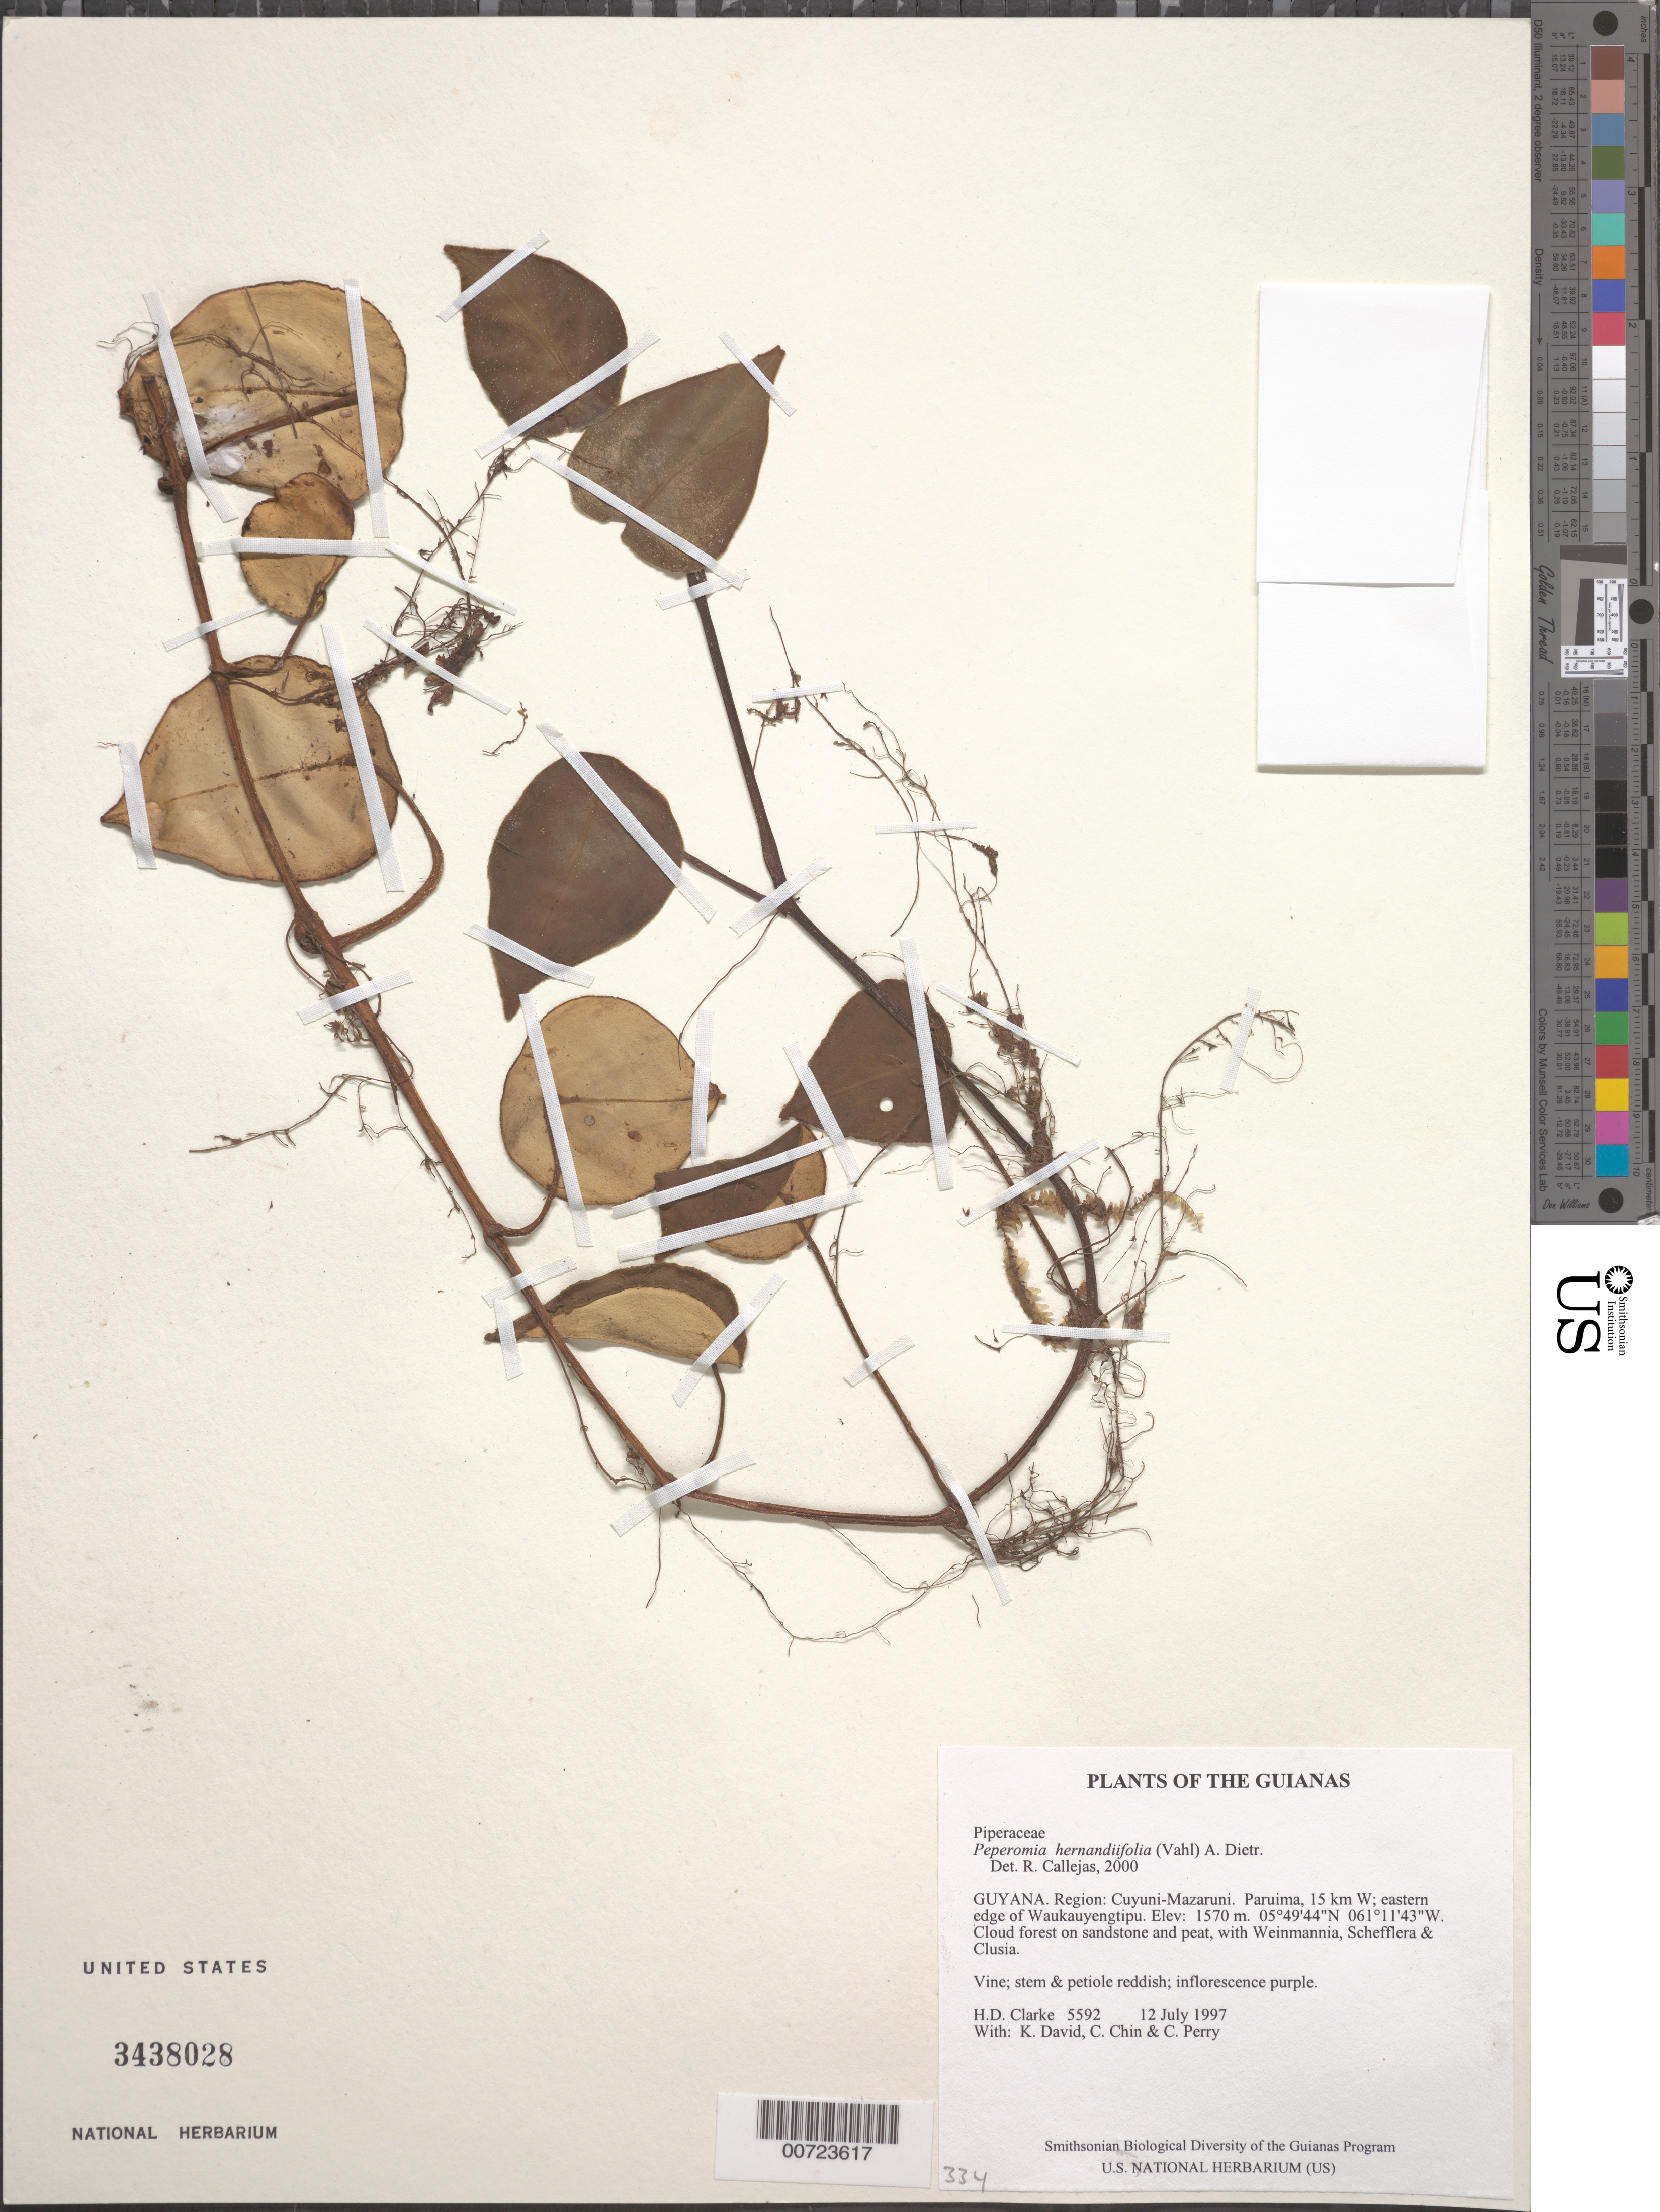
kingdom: Plantae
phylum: Tracheophyta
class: Magnoliopsida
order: Piperales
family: Piperaceae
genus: Peperomia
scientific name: Peperomia hernandiifolia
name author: (Vahl) A. Dietr.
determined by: Callejas, Ricardo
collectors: H. D. Clarke, K. David, C. Chin & C. Perry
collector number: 5592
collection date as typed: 12 July 1997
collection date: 1997-07-12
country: Guyana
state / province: Cuyuni-Mazaruni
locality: Paruima, 15 km W; eastern edge of Waukauyengtipu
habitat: Cloud forest on sandstone and peat, with Weinmannia, Schefflera & Clusia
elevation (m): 1570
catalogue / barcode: US 3438028